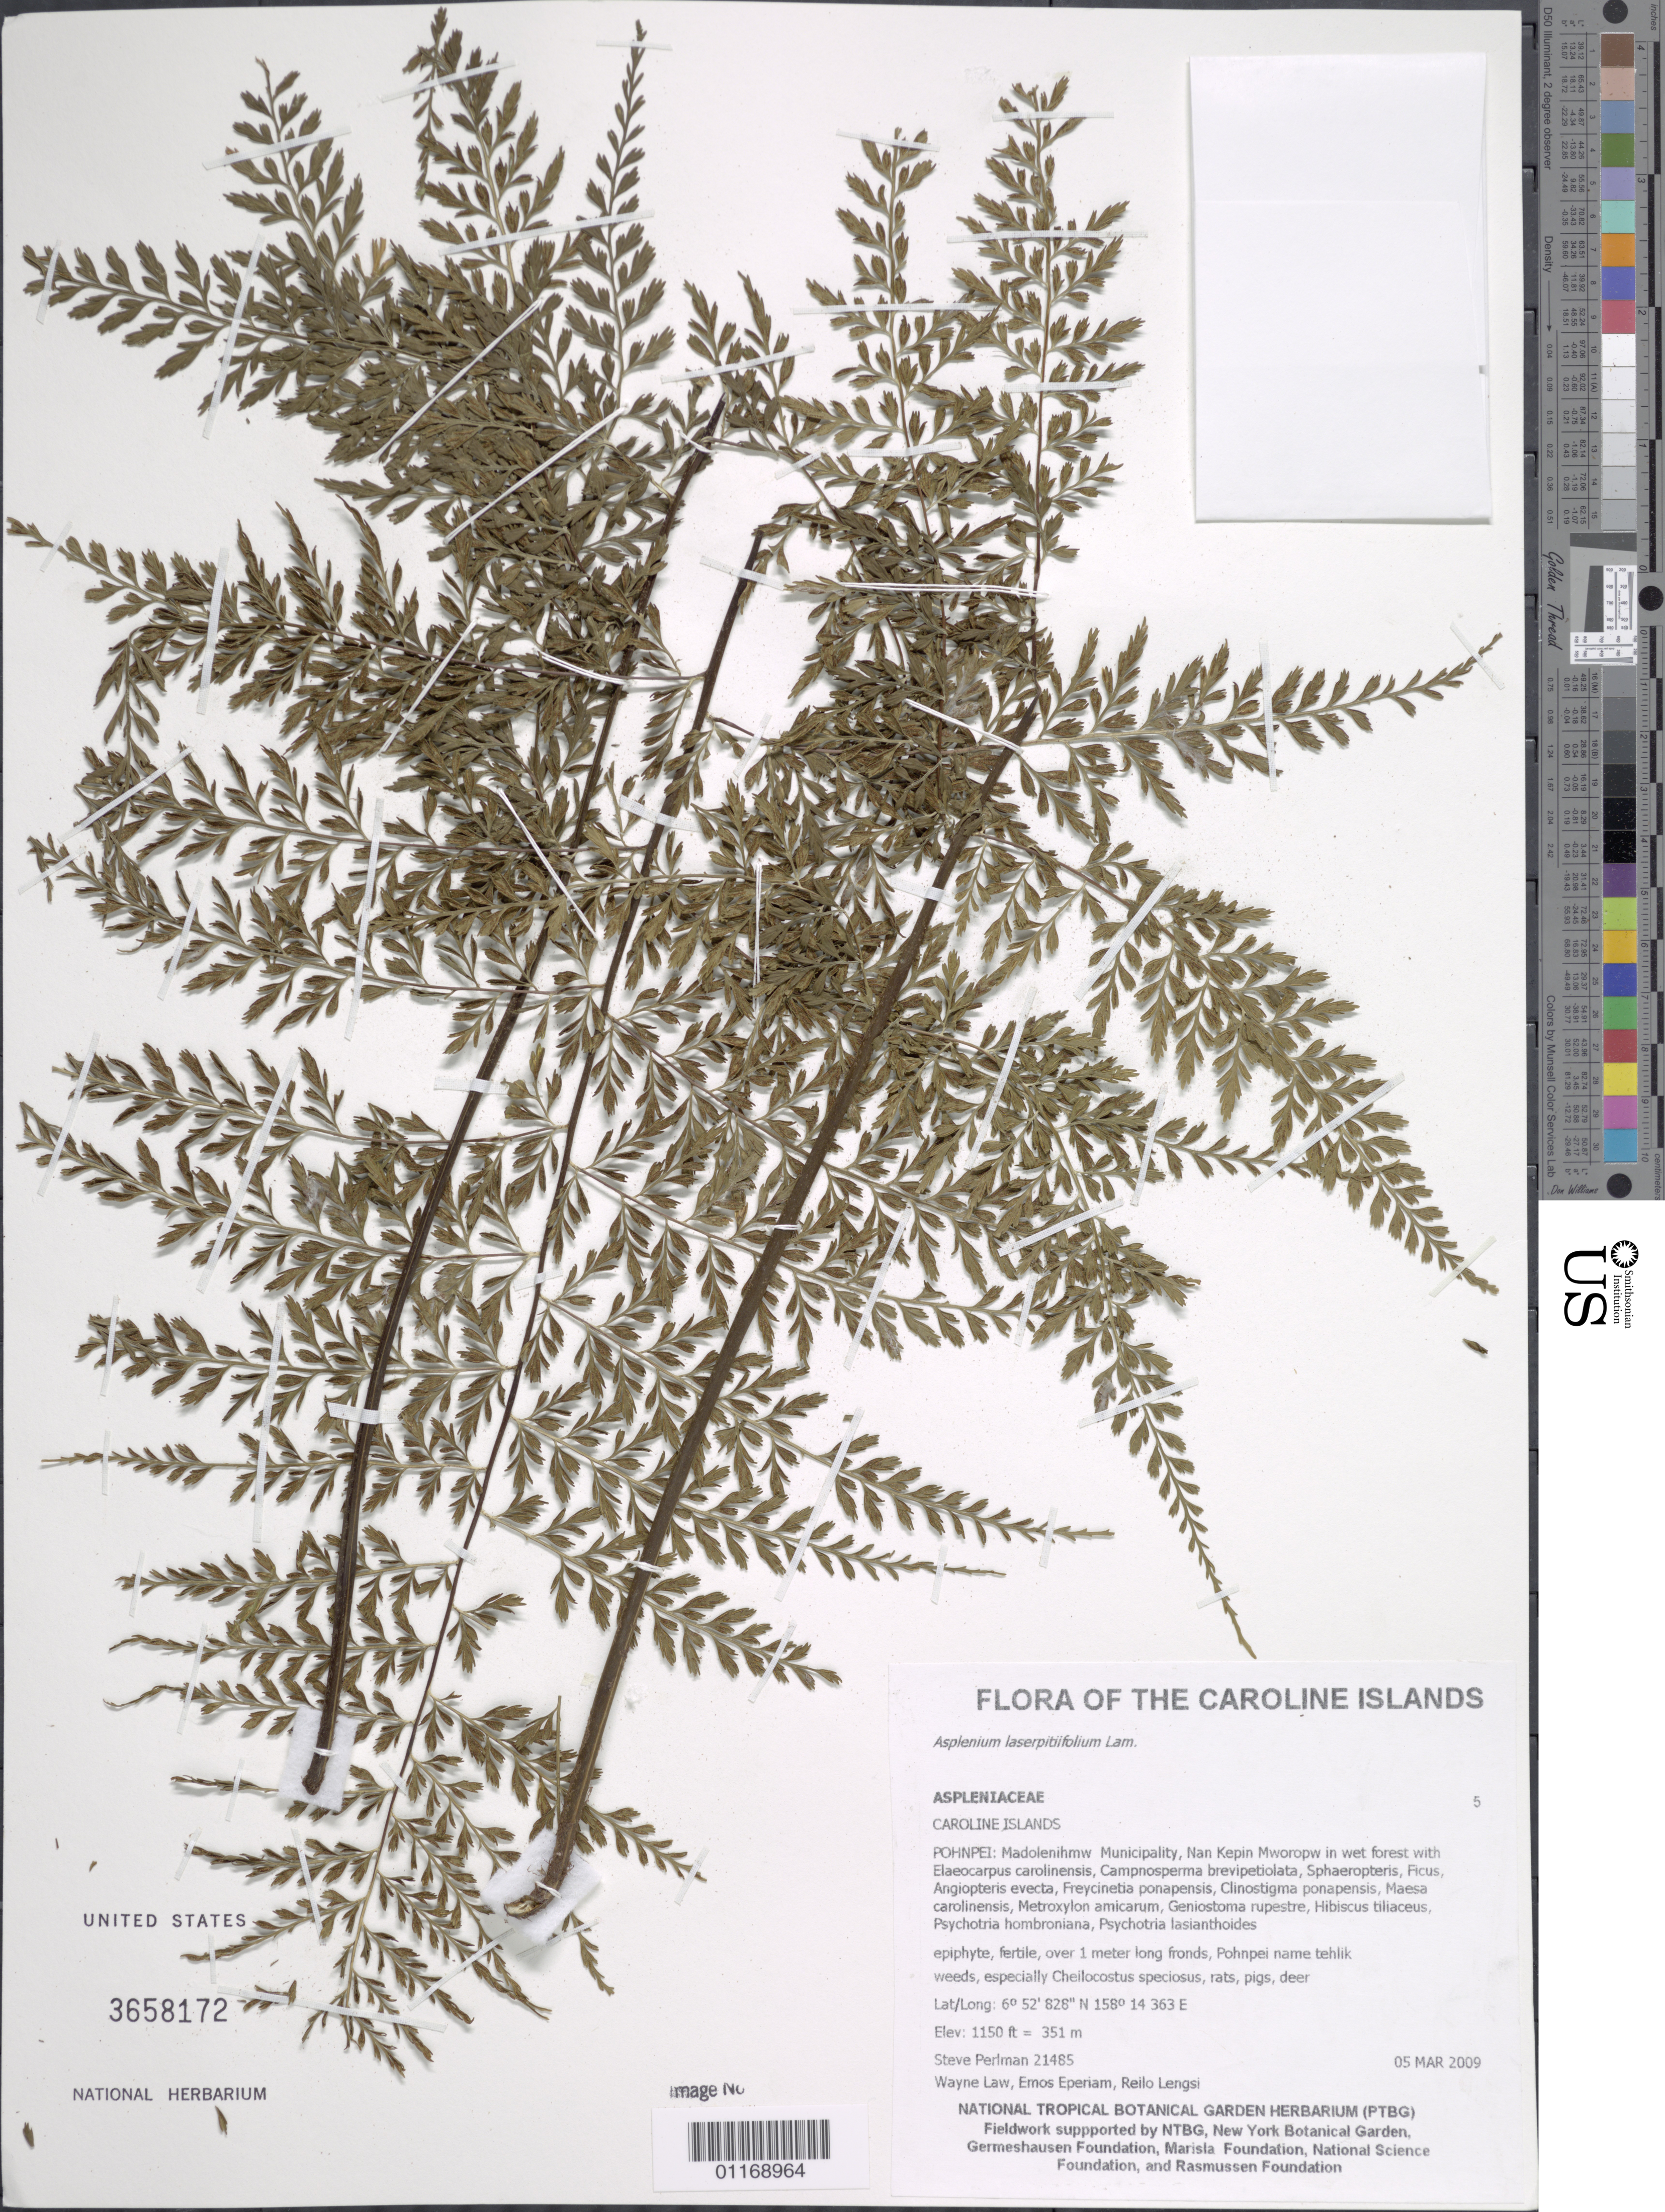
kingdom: Plantae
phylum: Tracheophyta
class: Polypodiopsida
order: Polypodiales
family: Aspleniaceae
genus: Asplenium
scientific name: Asplenium laserpitiifolium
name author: Lam.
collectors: S. P. Perlman, P. Eperiam, W. Law & R. Lengsi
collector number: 21485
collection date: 2009-03-05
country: Micronesia, Federated States of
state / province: Pohnpei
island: Pohnpei [Ponape]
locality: Madolenihmw Municipality, Nan Kepin Mworopw.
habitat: Wet forest.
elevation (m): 351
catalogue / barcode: US 3658172